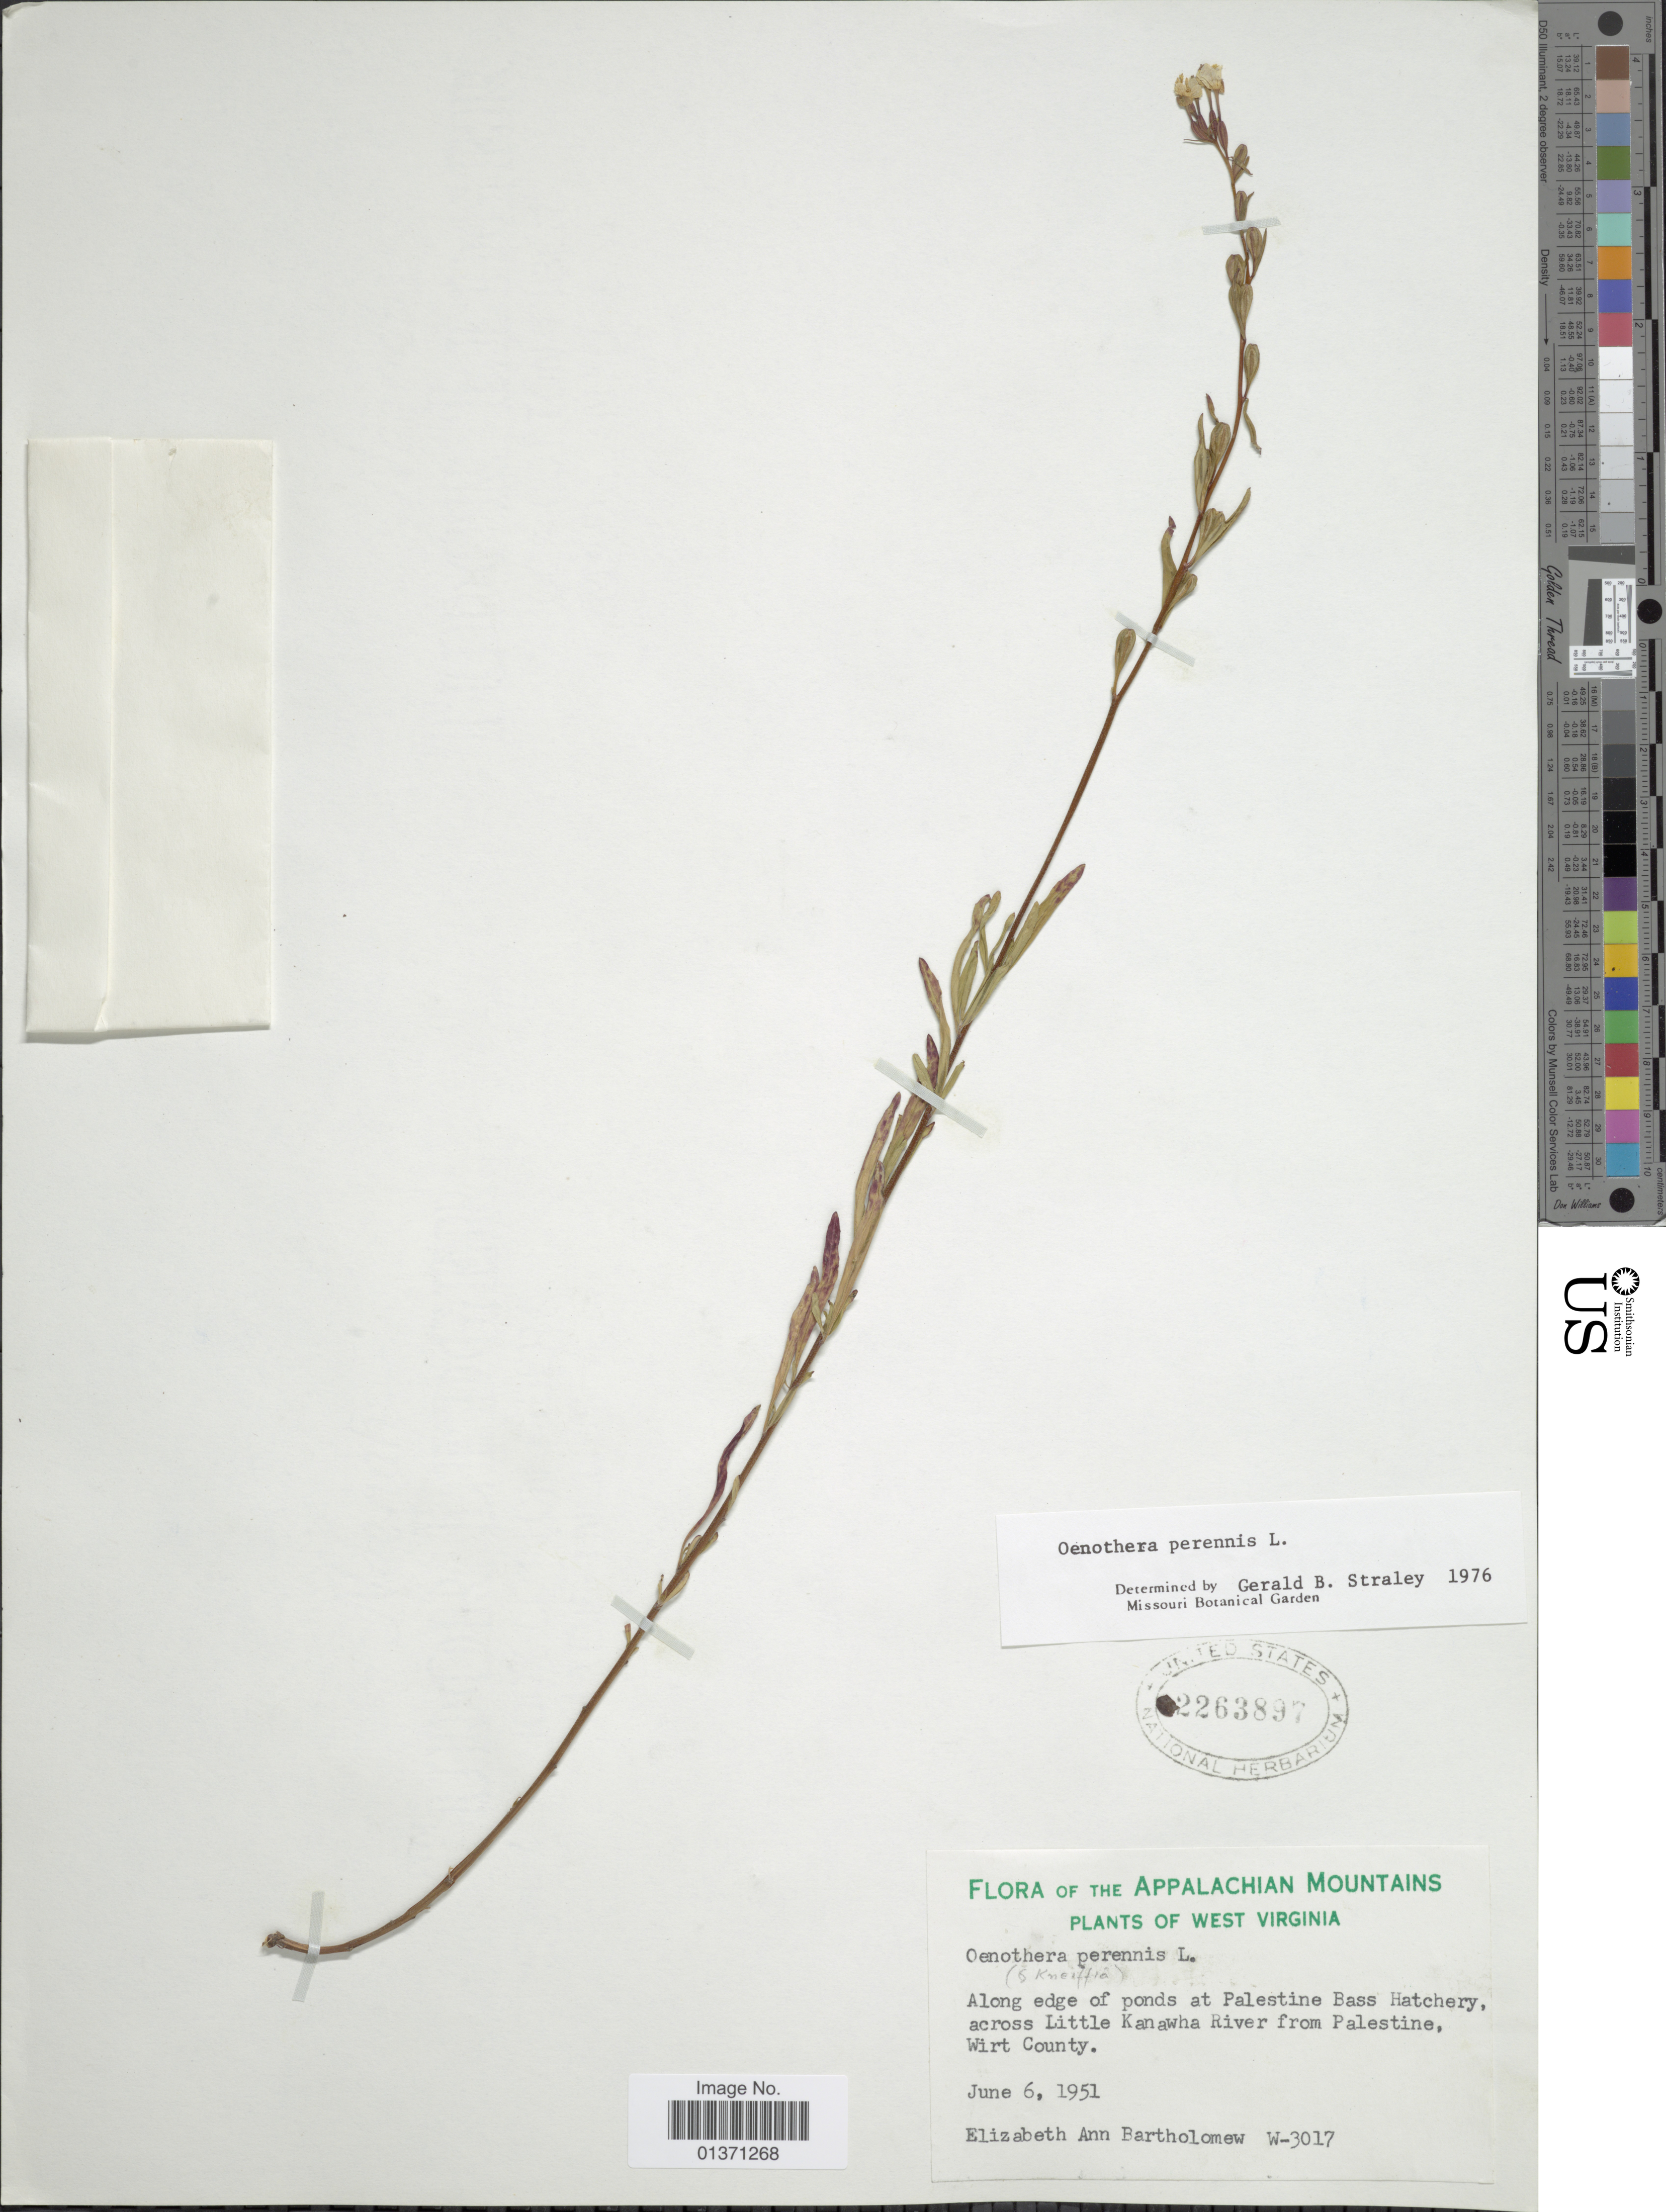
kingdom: Plantae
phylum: Tracheophyta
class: Magnoliopsida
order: Myrtales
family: Onagraceae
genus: Oenothera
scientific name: Oenothera perennis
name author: L.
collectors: E. Bartholomew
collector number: W-3017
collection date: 1951-06-06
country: United States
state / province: West Virginia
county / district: Wirt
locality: Along edge of ponds at Palestine Bass Hatchery, across Little Kanawha River from Palestine, Wirt County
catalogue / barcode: US 2263897